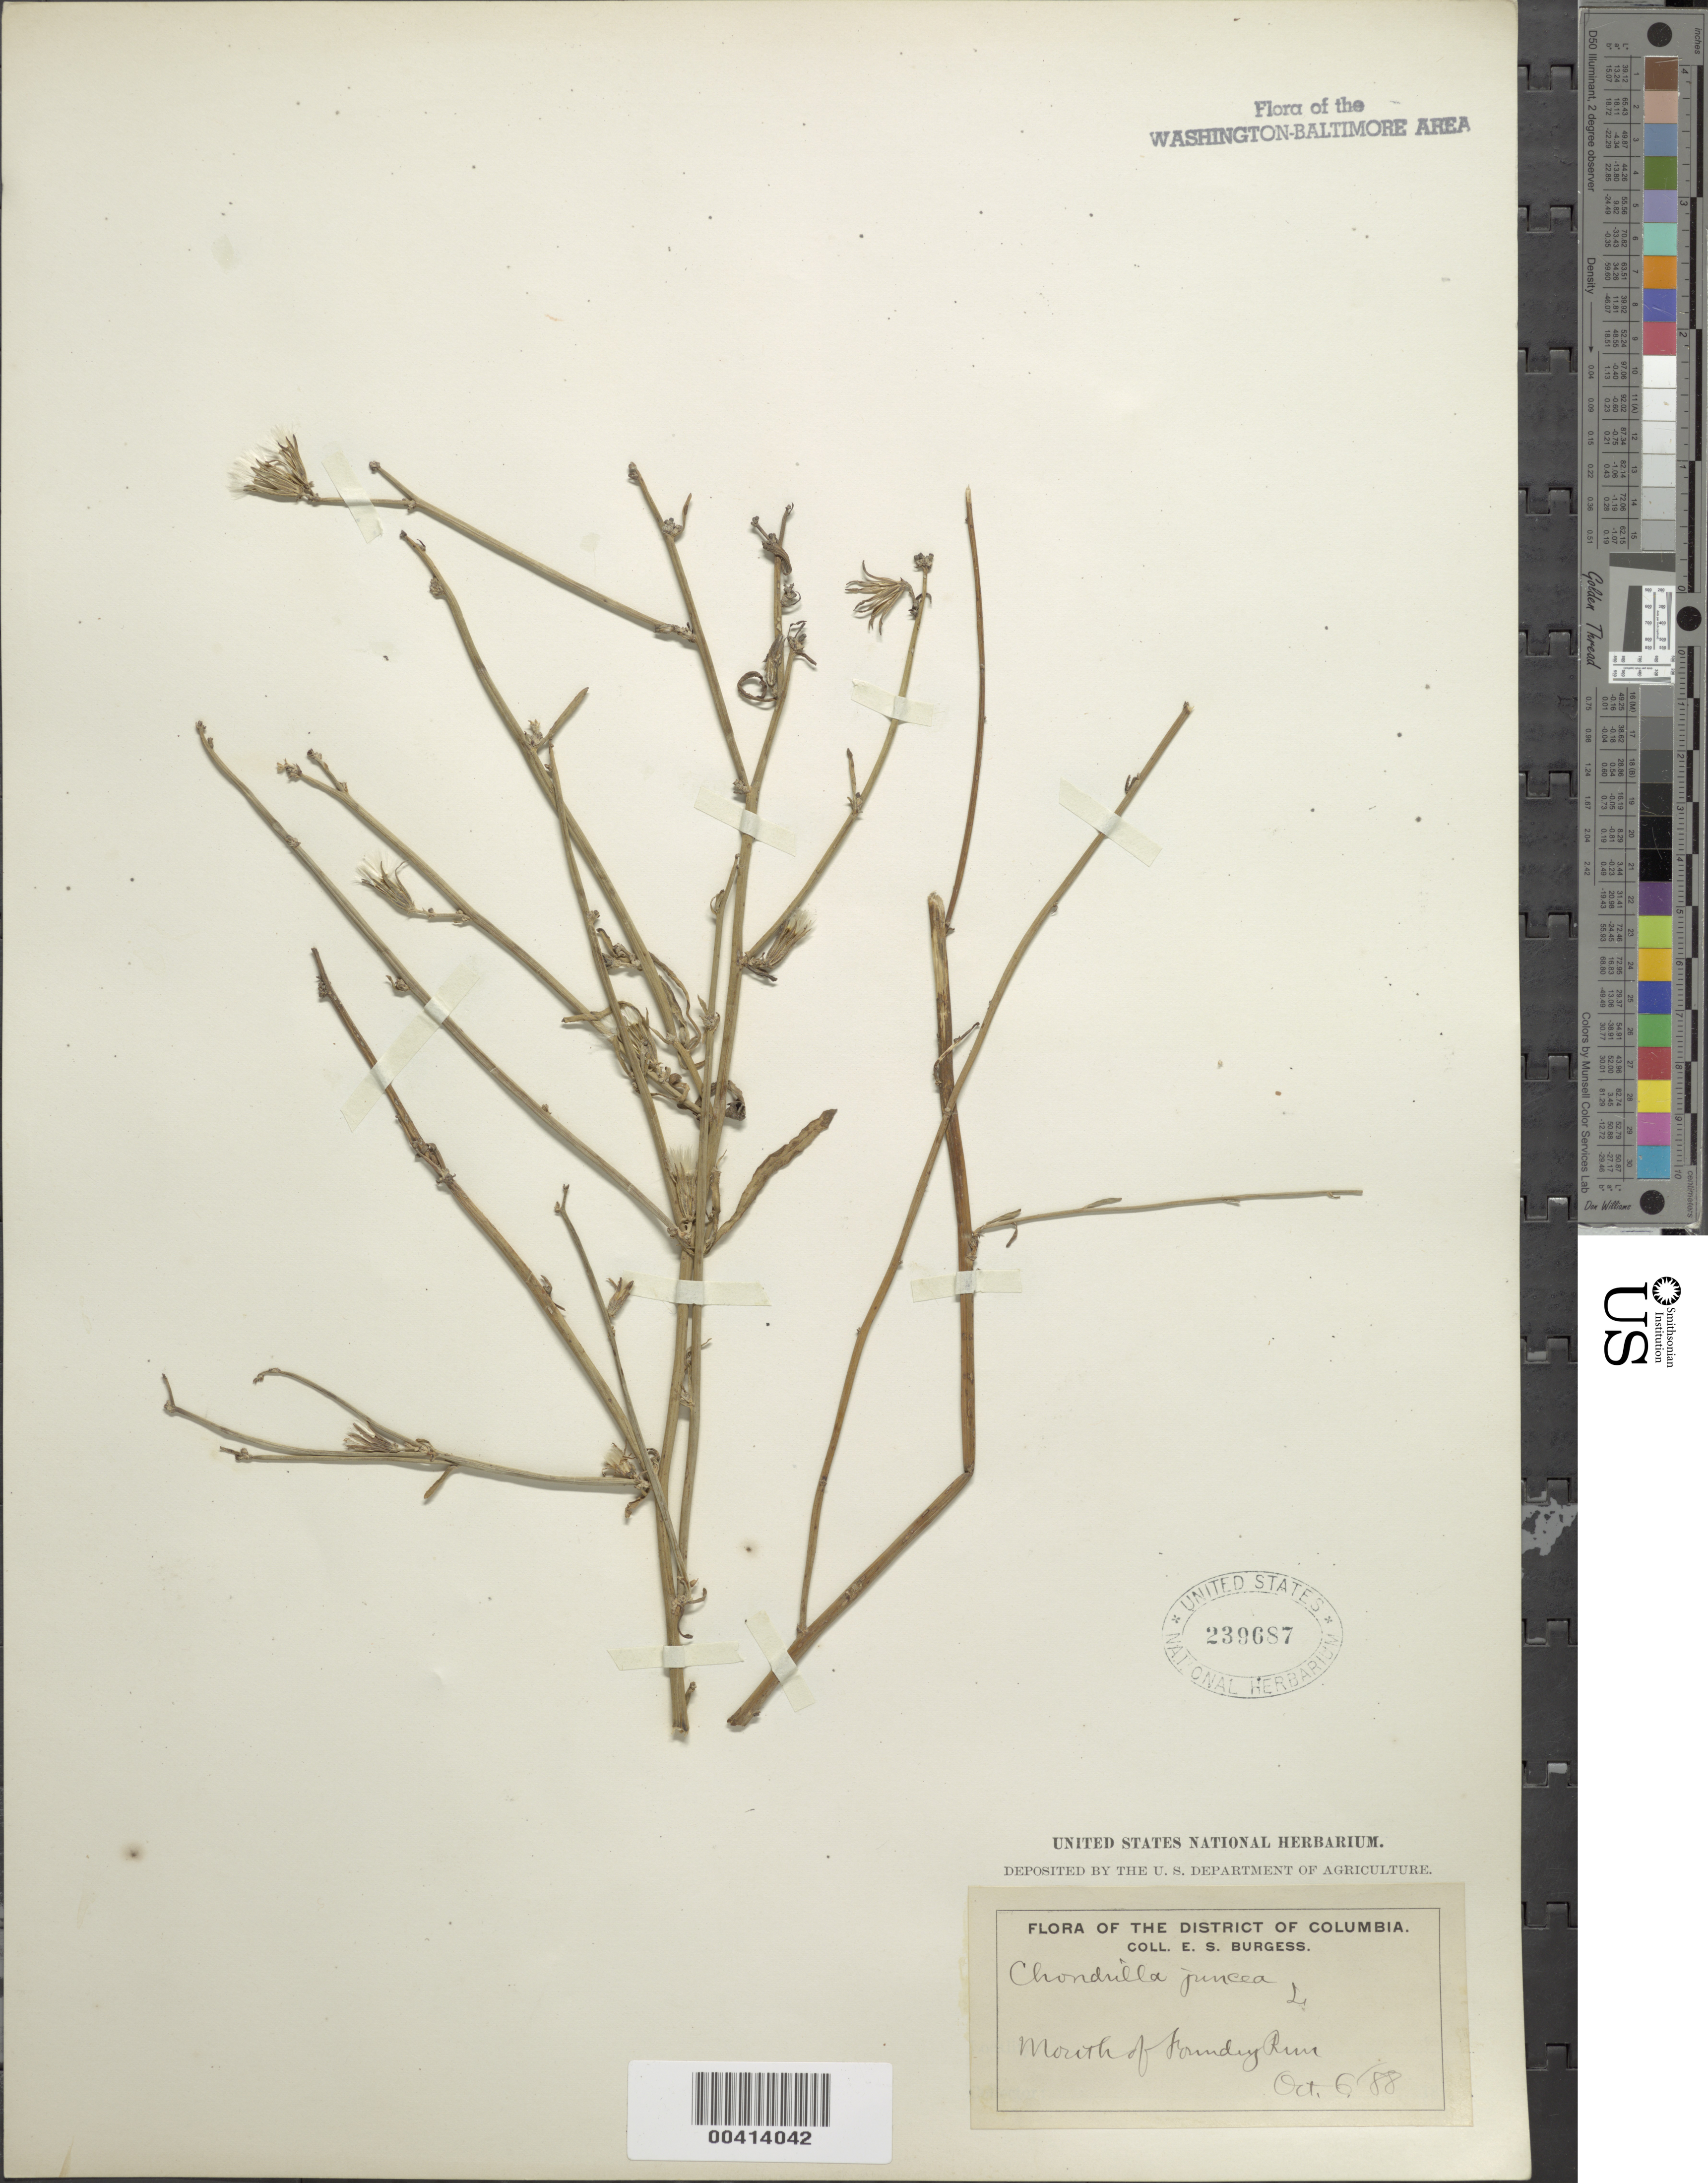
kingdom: Plantae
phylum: Tracheophyta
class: Magnoliopsida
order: Asterales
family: Asteraceae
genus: Chondrilla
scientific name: Chondrilla juncea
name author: L.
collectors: E. Burgess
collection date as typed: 06 Oct 1888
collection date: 1888-10-06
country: United States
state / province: District of Columbia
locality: Mouth of Foundry Run Glover Archbold Park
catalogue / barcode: US 239687